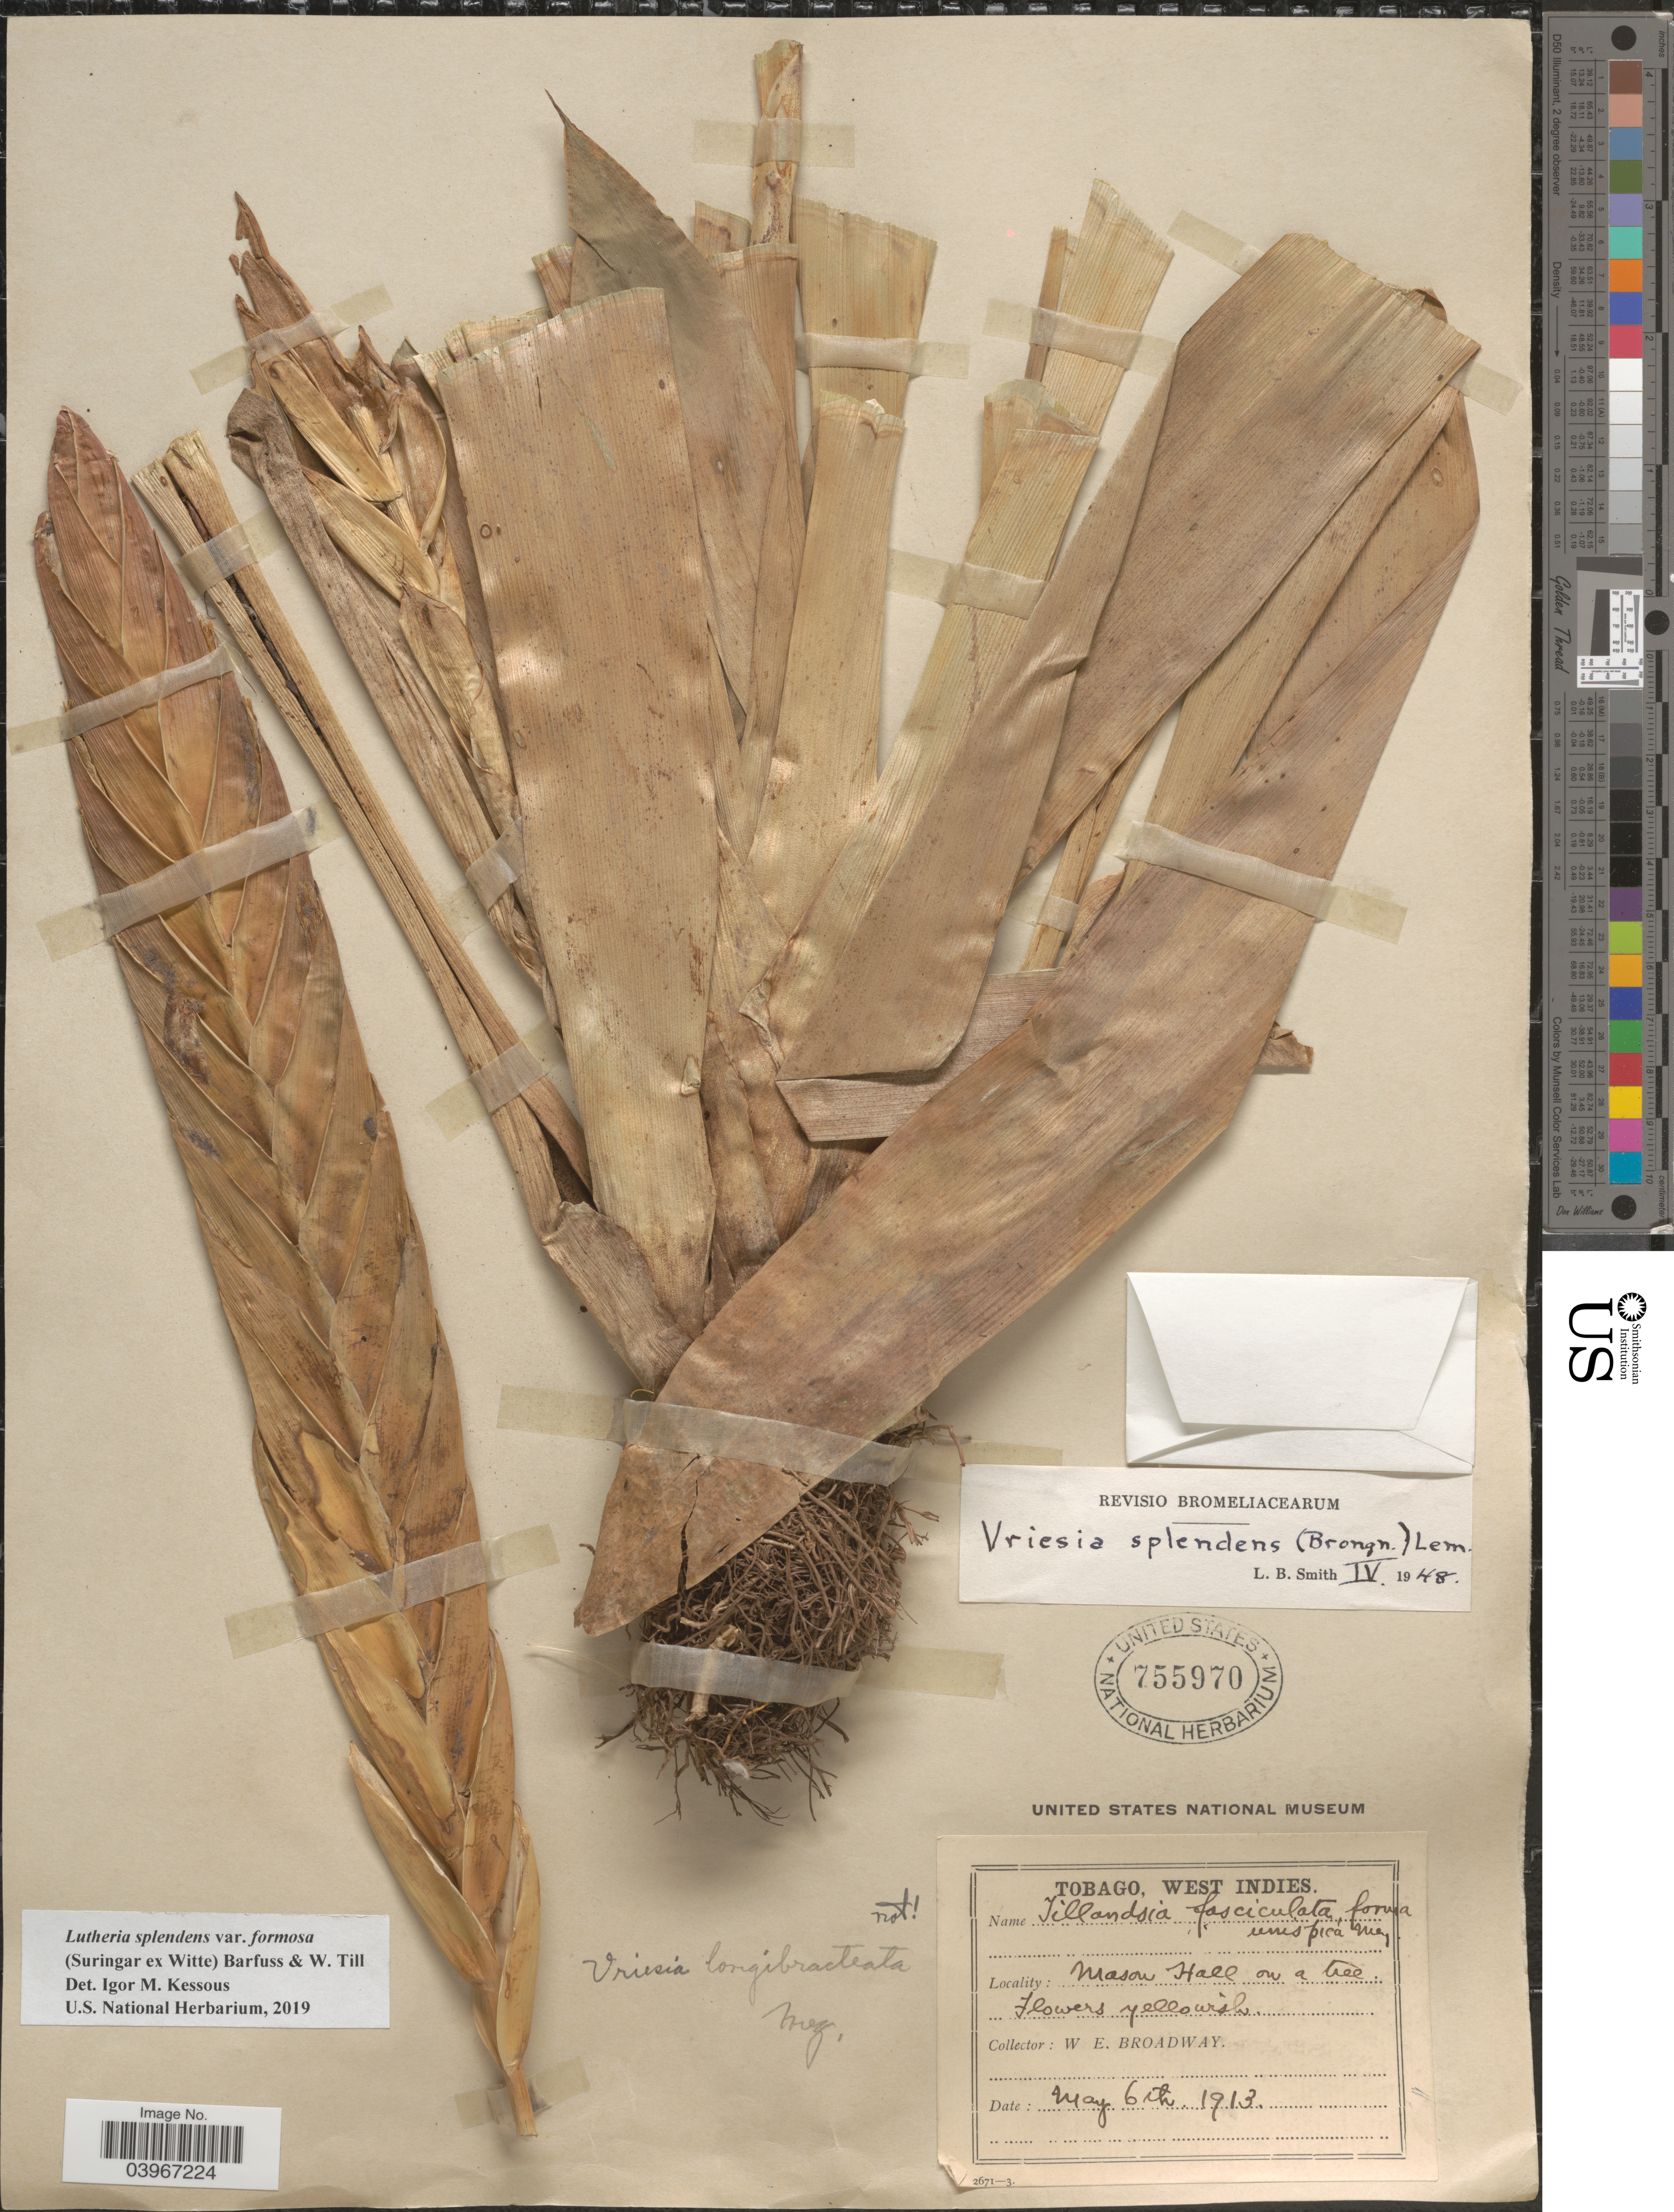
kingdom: Plantae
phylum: Tracheophyta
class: Liliopsida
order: Poales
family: Bromeliaceae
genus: Lutheria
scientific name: Lutheria splendens var. formosa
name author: (Suringar ex Witte) Barfuss & W. Till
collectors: W. E. Broadway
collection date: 1913-05-06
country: Trinidad and Tobago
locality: Tobago, West Indies. Mason Hall on a tree.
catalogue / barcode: US 755970